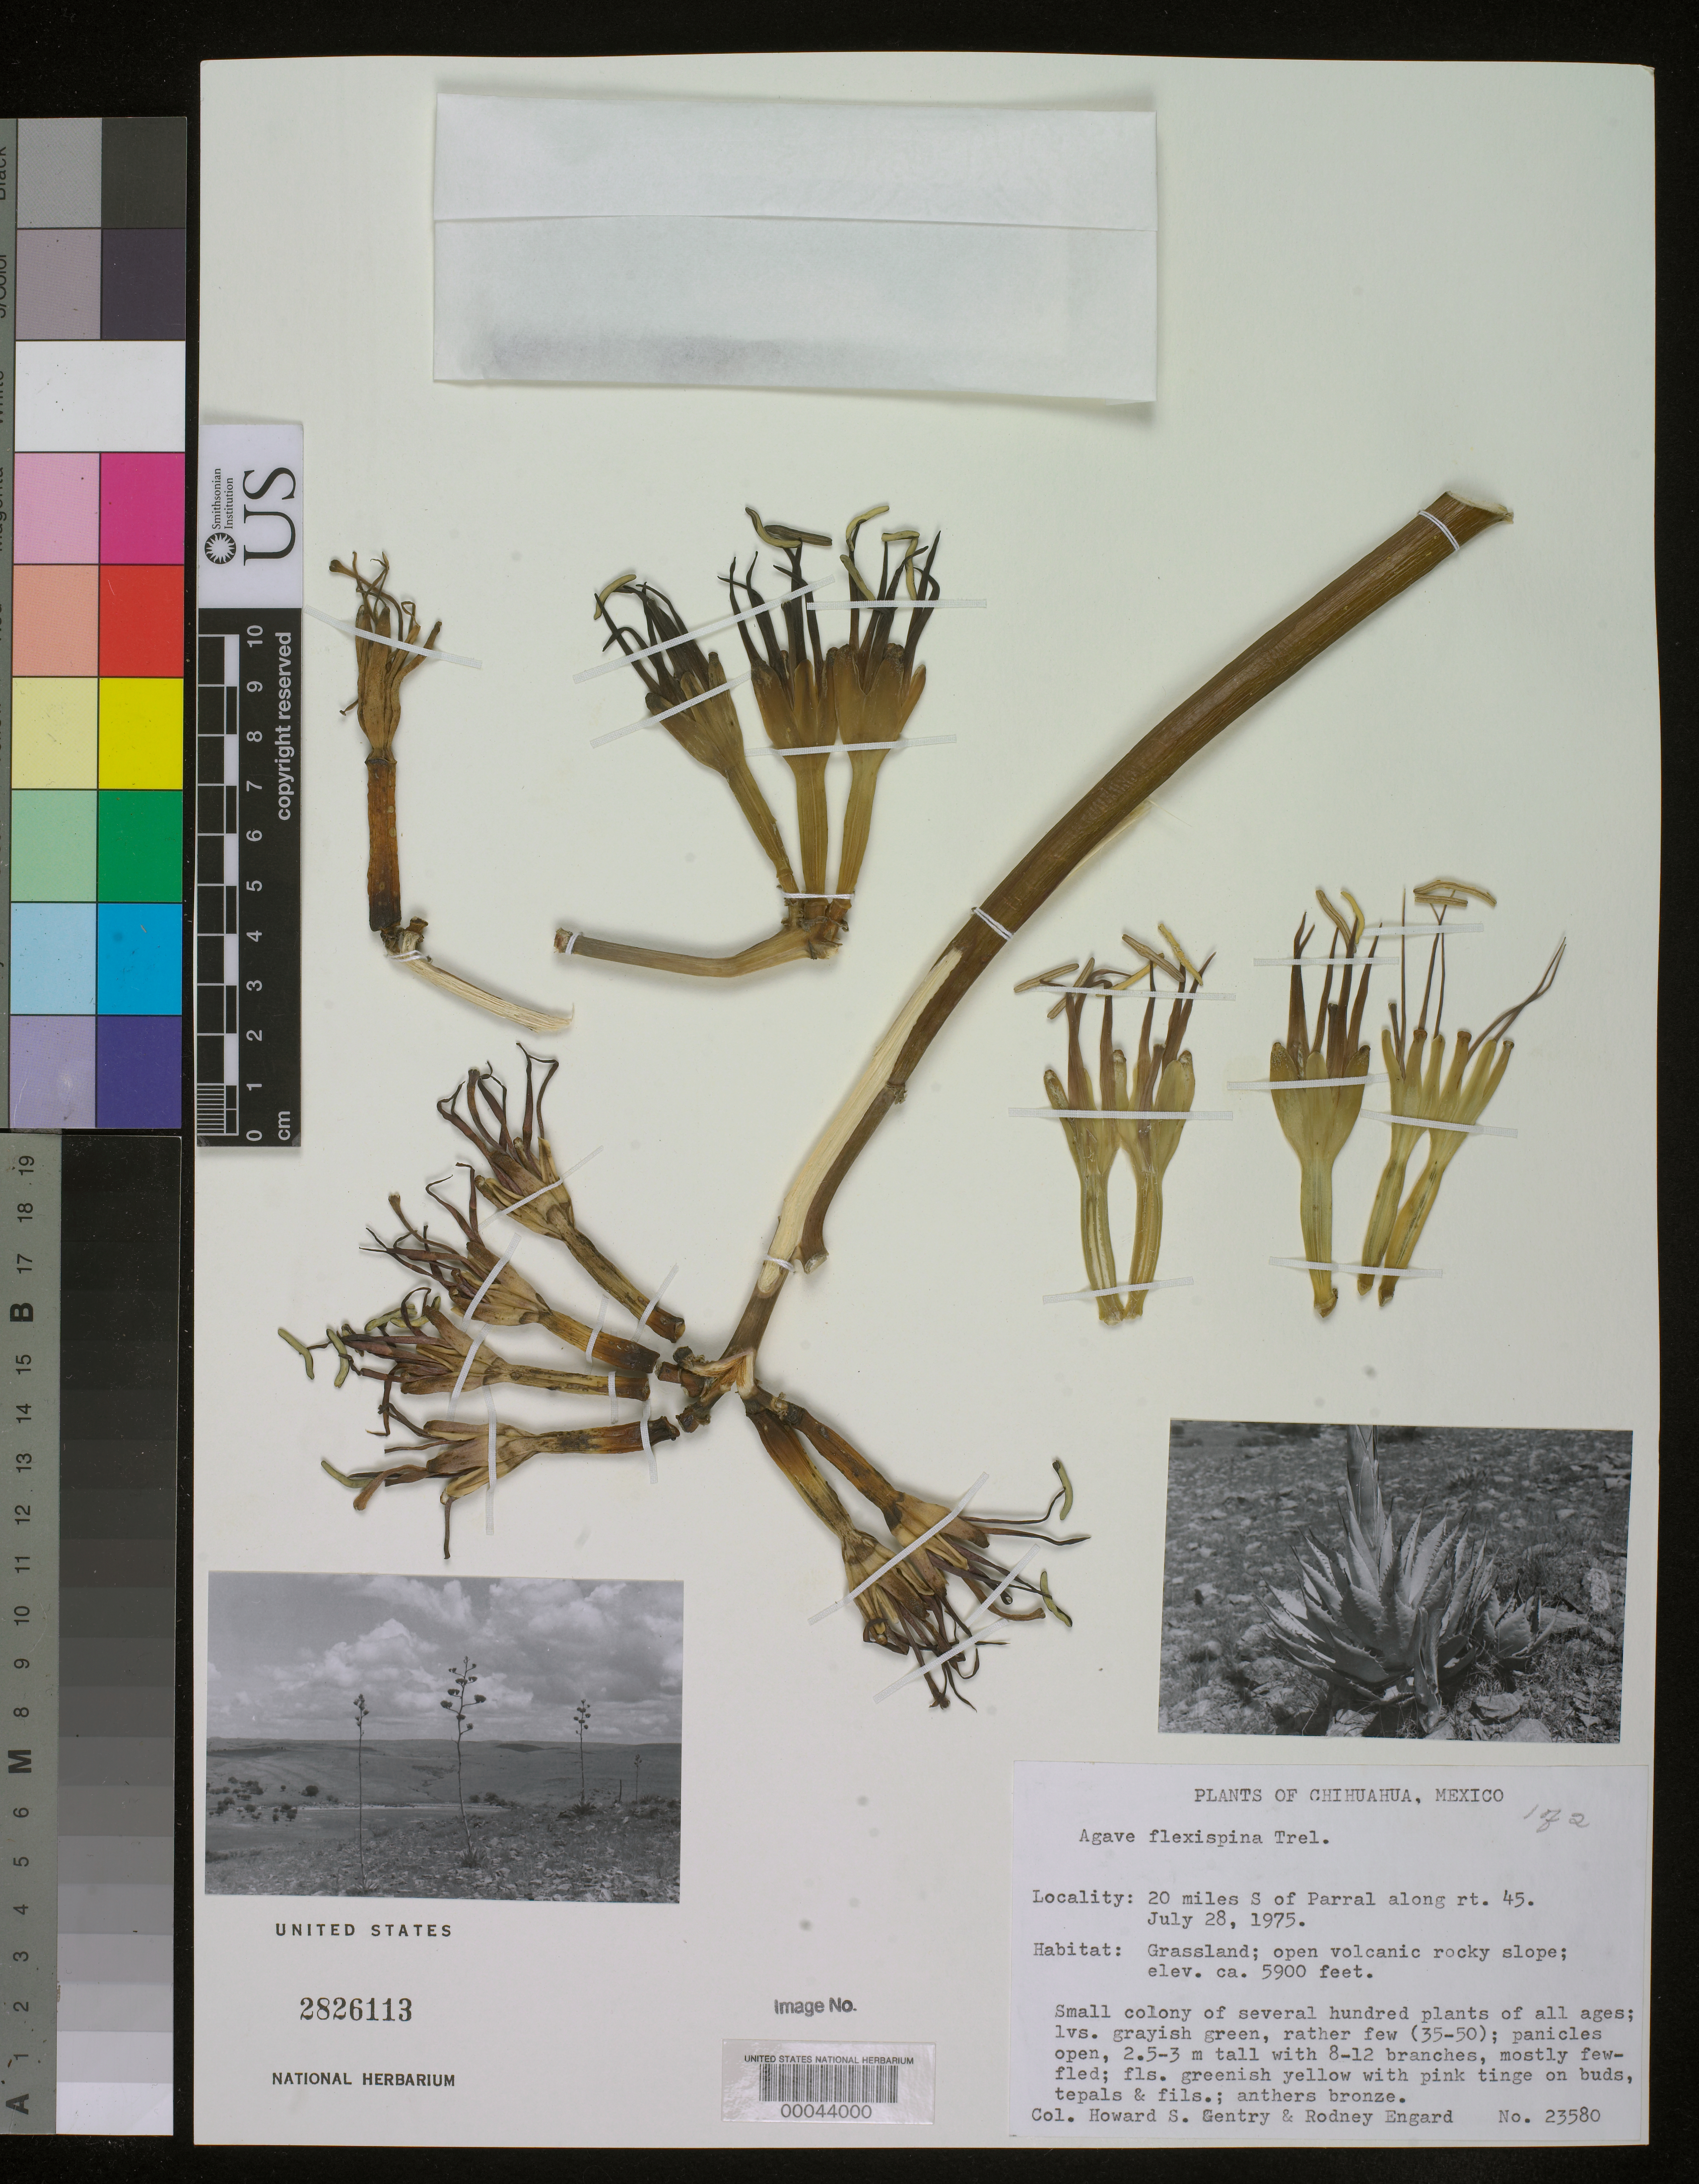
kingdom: Plantae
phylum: Tracheophyta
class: Liliopsida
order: Asparagales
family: Asparagaceae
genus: Agave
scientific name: Agave flexispina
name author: Trel.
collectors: H. S. Gentry & R. Engard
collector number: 23580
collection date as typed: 28 Jul 1975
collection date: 1975-07-28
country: Mexico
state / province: Chihuahua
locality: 20 mi S of Parral along rt 45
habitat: Grassland; open volcanic rocky slope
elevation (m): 1798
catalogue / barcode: US 2826113